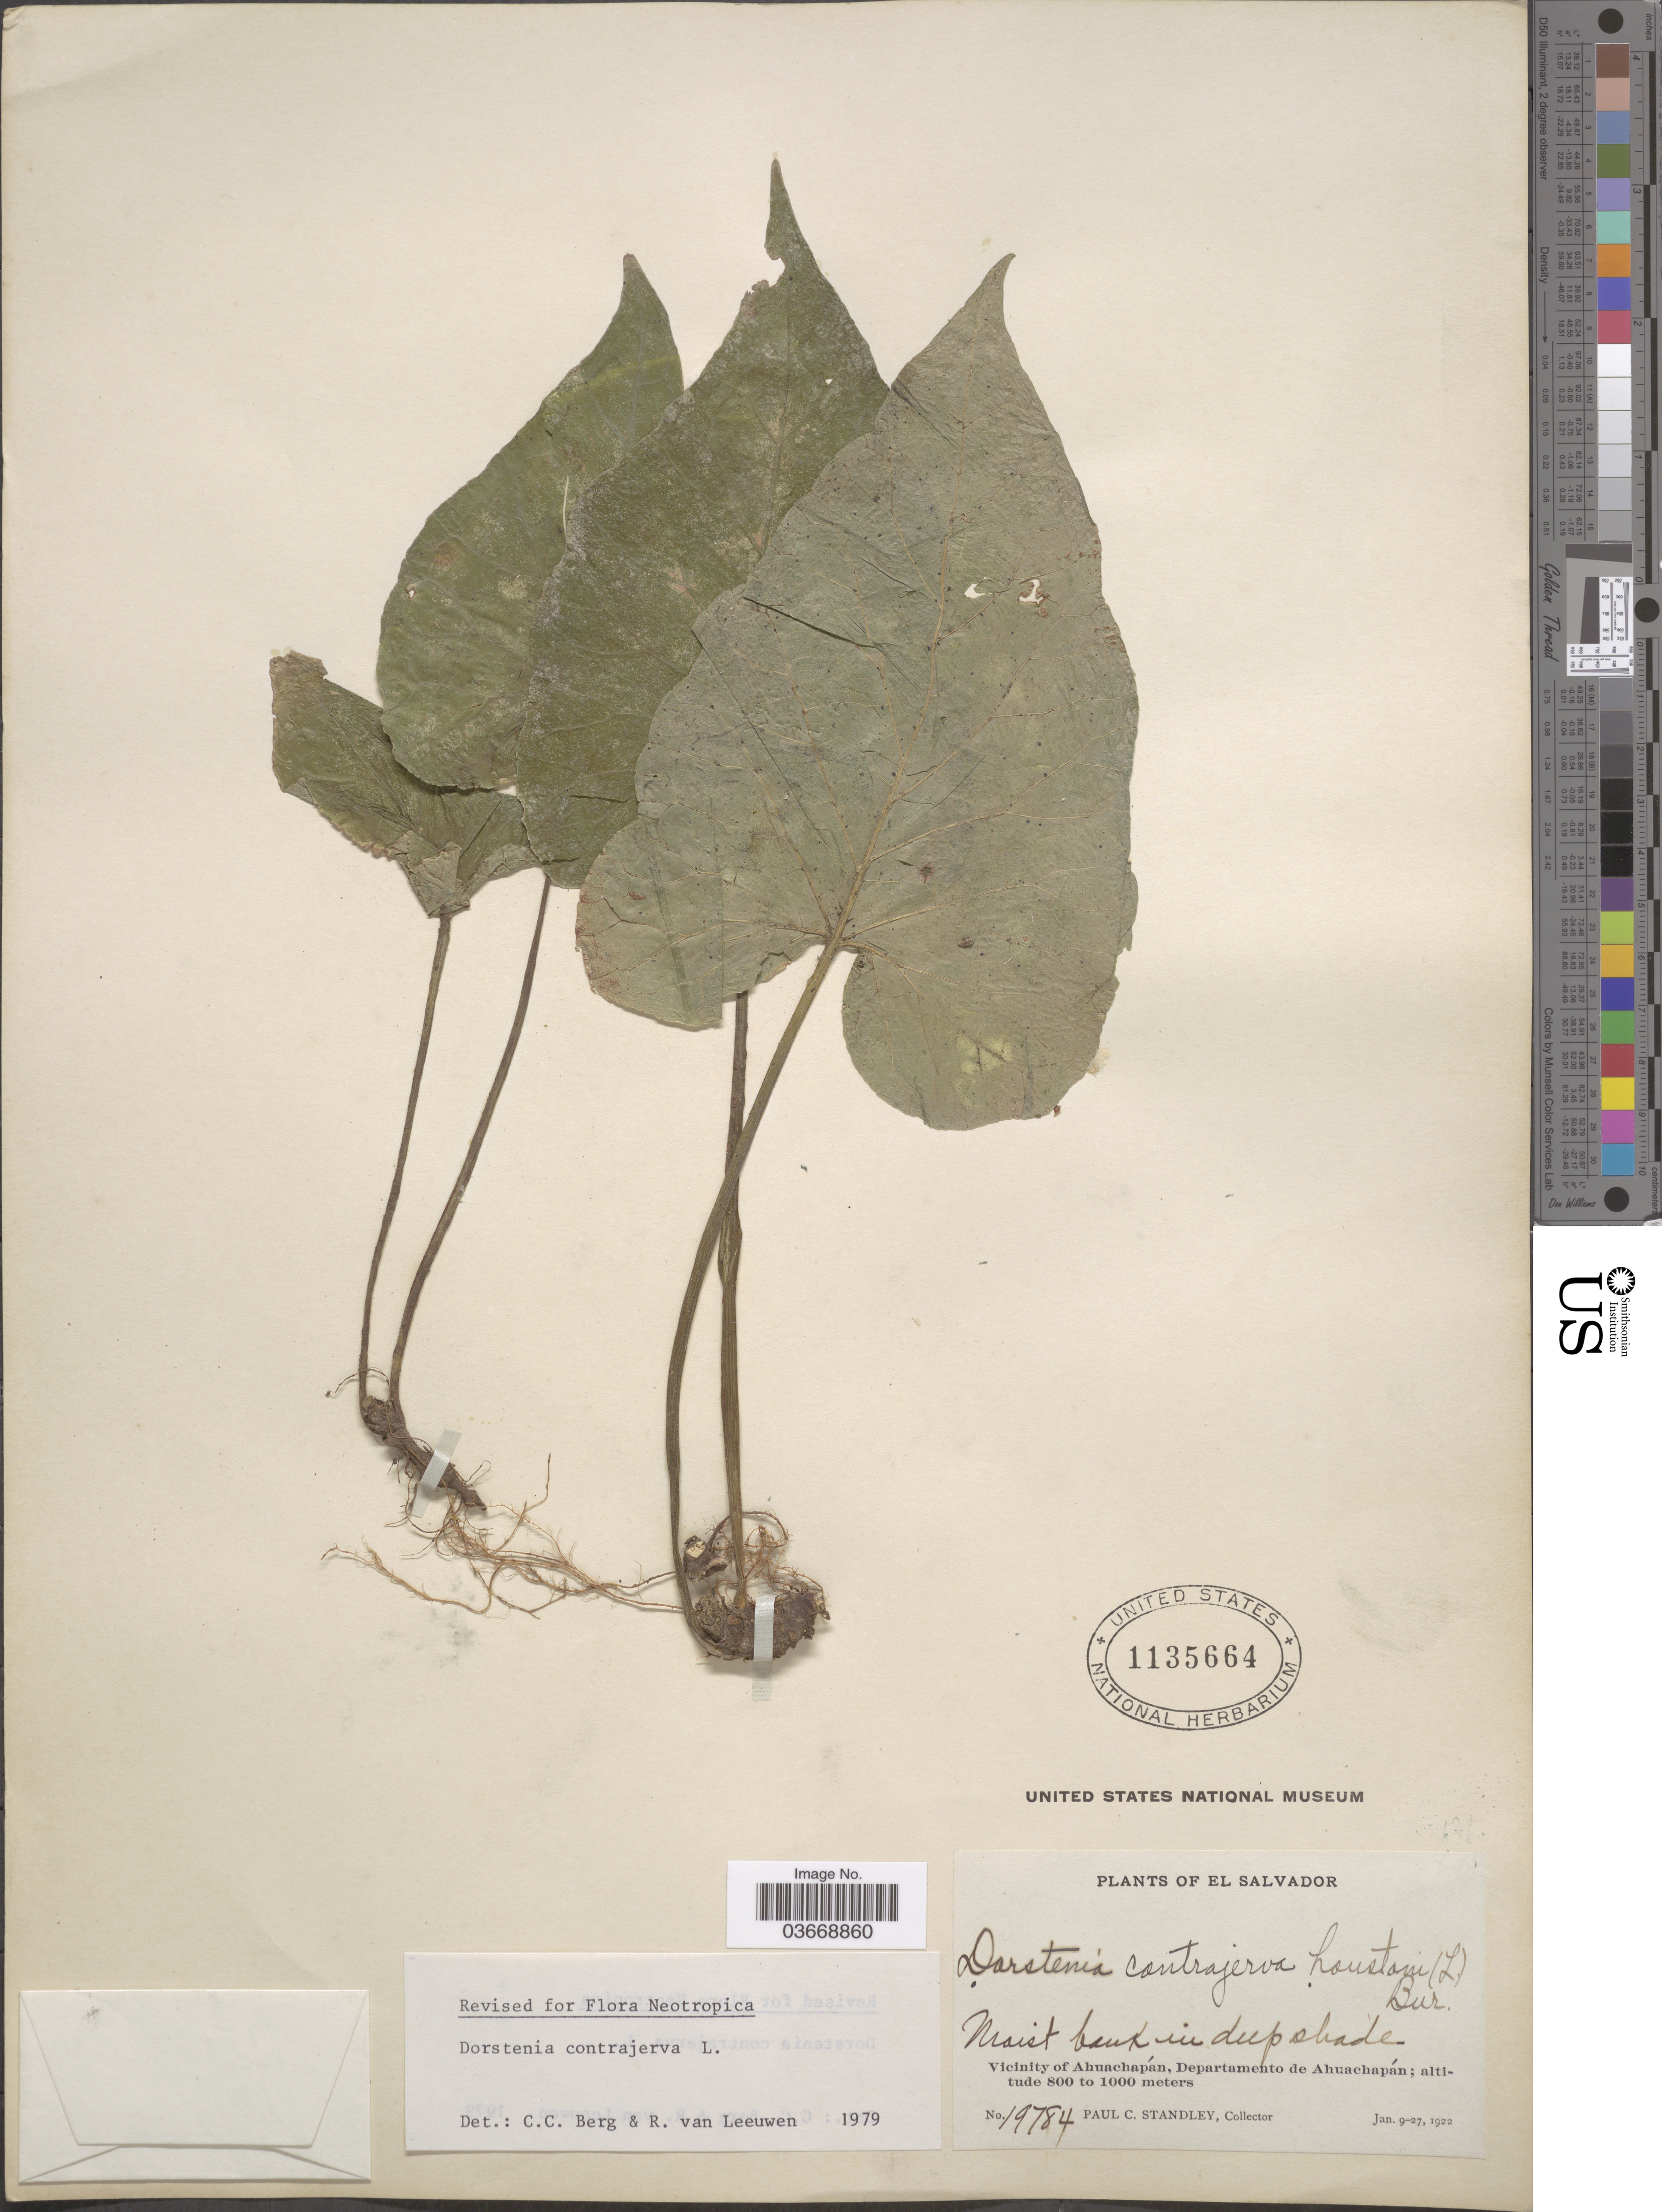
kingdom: Plantae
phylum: Tracheophyta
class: Magnoliopsida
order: Rosales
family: Moraceae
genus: Dorstenia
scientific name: Dorstenia contrajerva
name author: L.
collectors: P. C. Standley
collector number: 19784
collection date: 1922-01-09/1922-01-27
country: El Salvador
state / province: Ahuachapan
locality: Vicinity of Ahuachapán, Departamento de Ahuachapán.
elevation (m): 800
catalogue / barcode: US 1135664